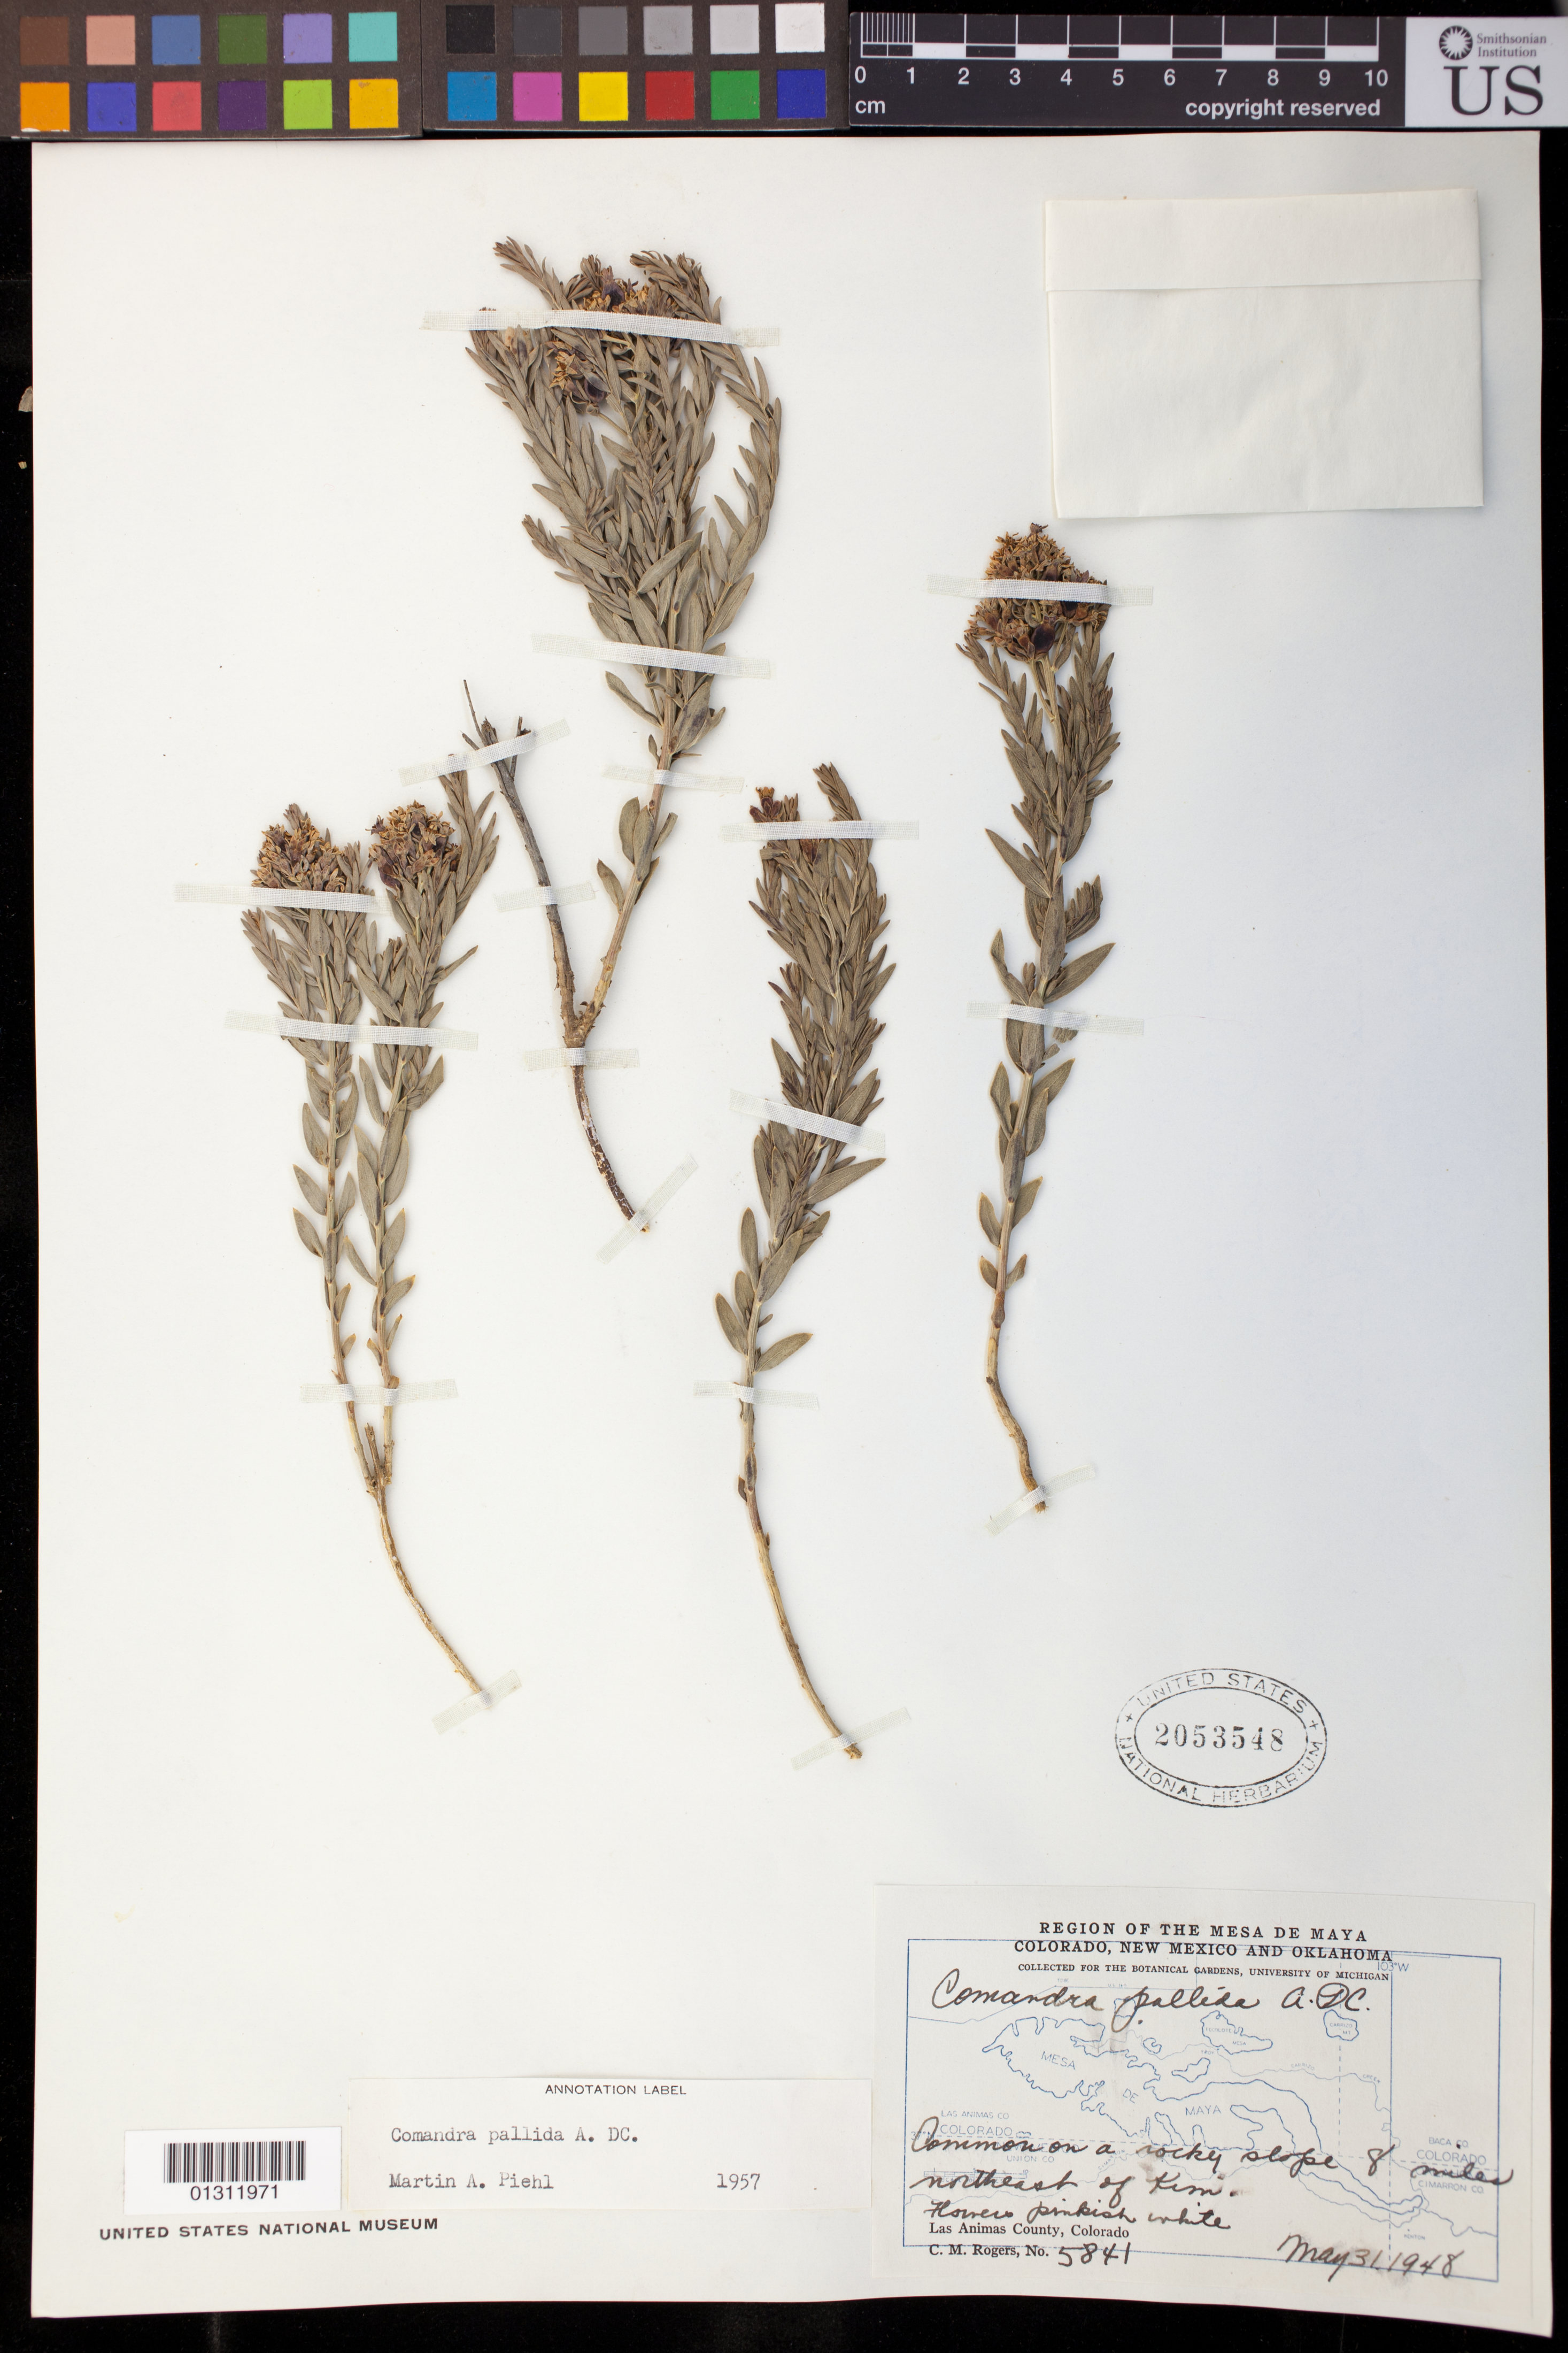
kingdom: Plantae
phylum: Tracheophyta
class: Magnoliopsida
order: Santalales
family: Comandraceae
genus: Comandra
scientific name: Comandra pallida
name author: A. DC.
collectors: C. M. Rogers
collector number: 5841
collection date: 1948-05-31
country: United States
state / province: Colorado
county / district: Las Animas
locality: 8 miles northeast of Kern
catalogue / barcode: US 2053548